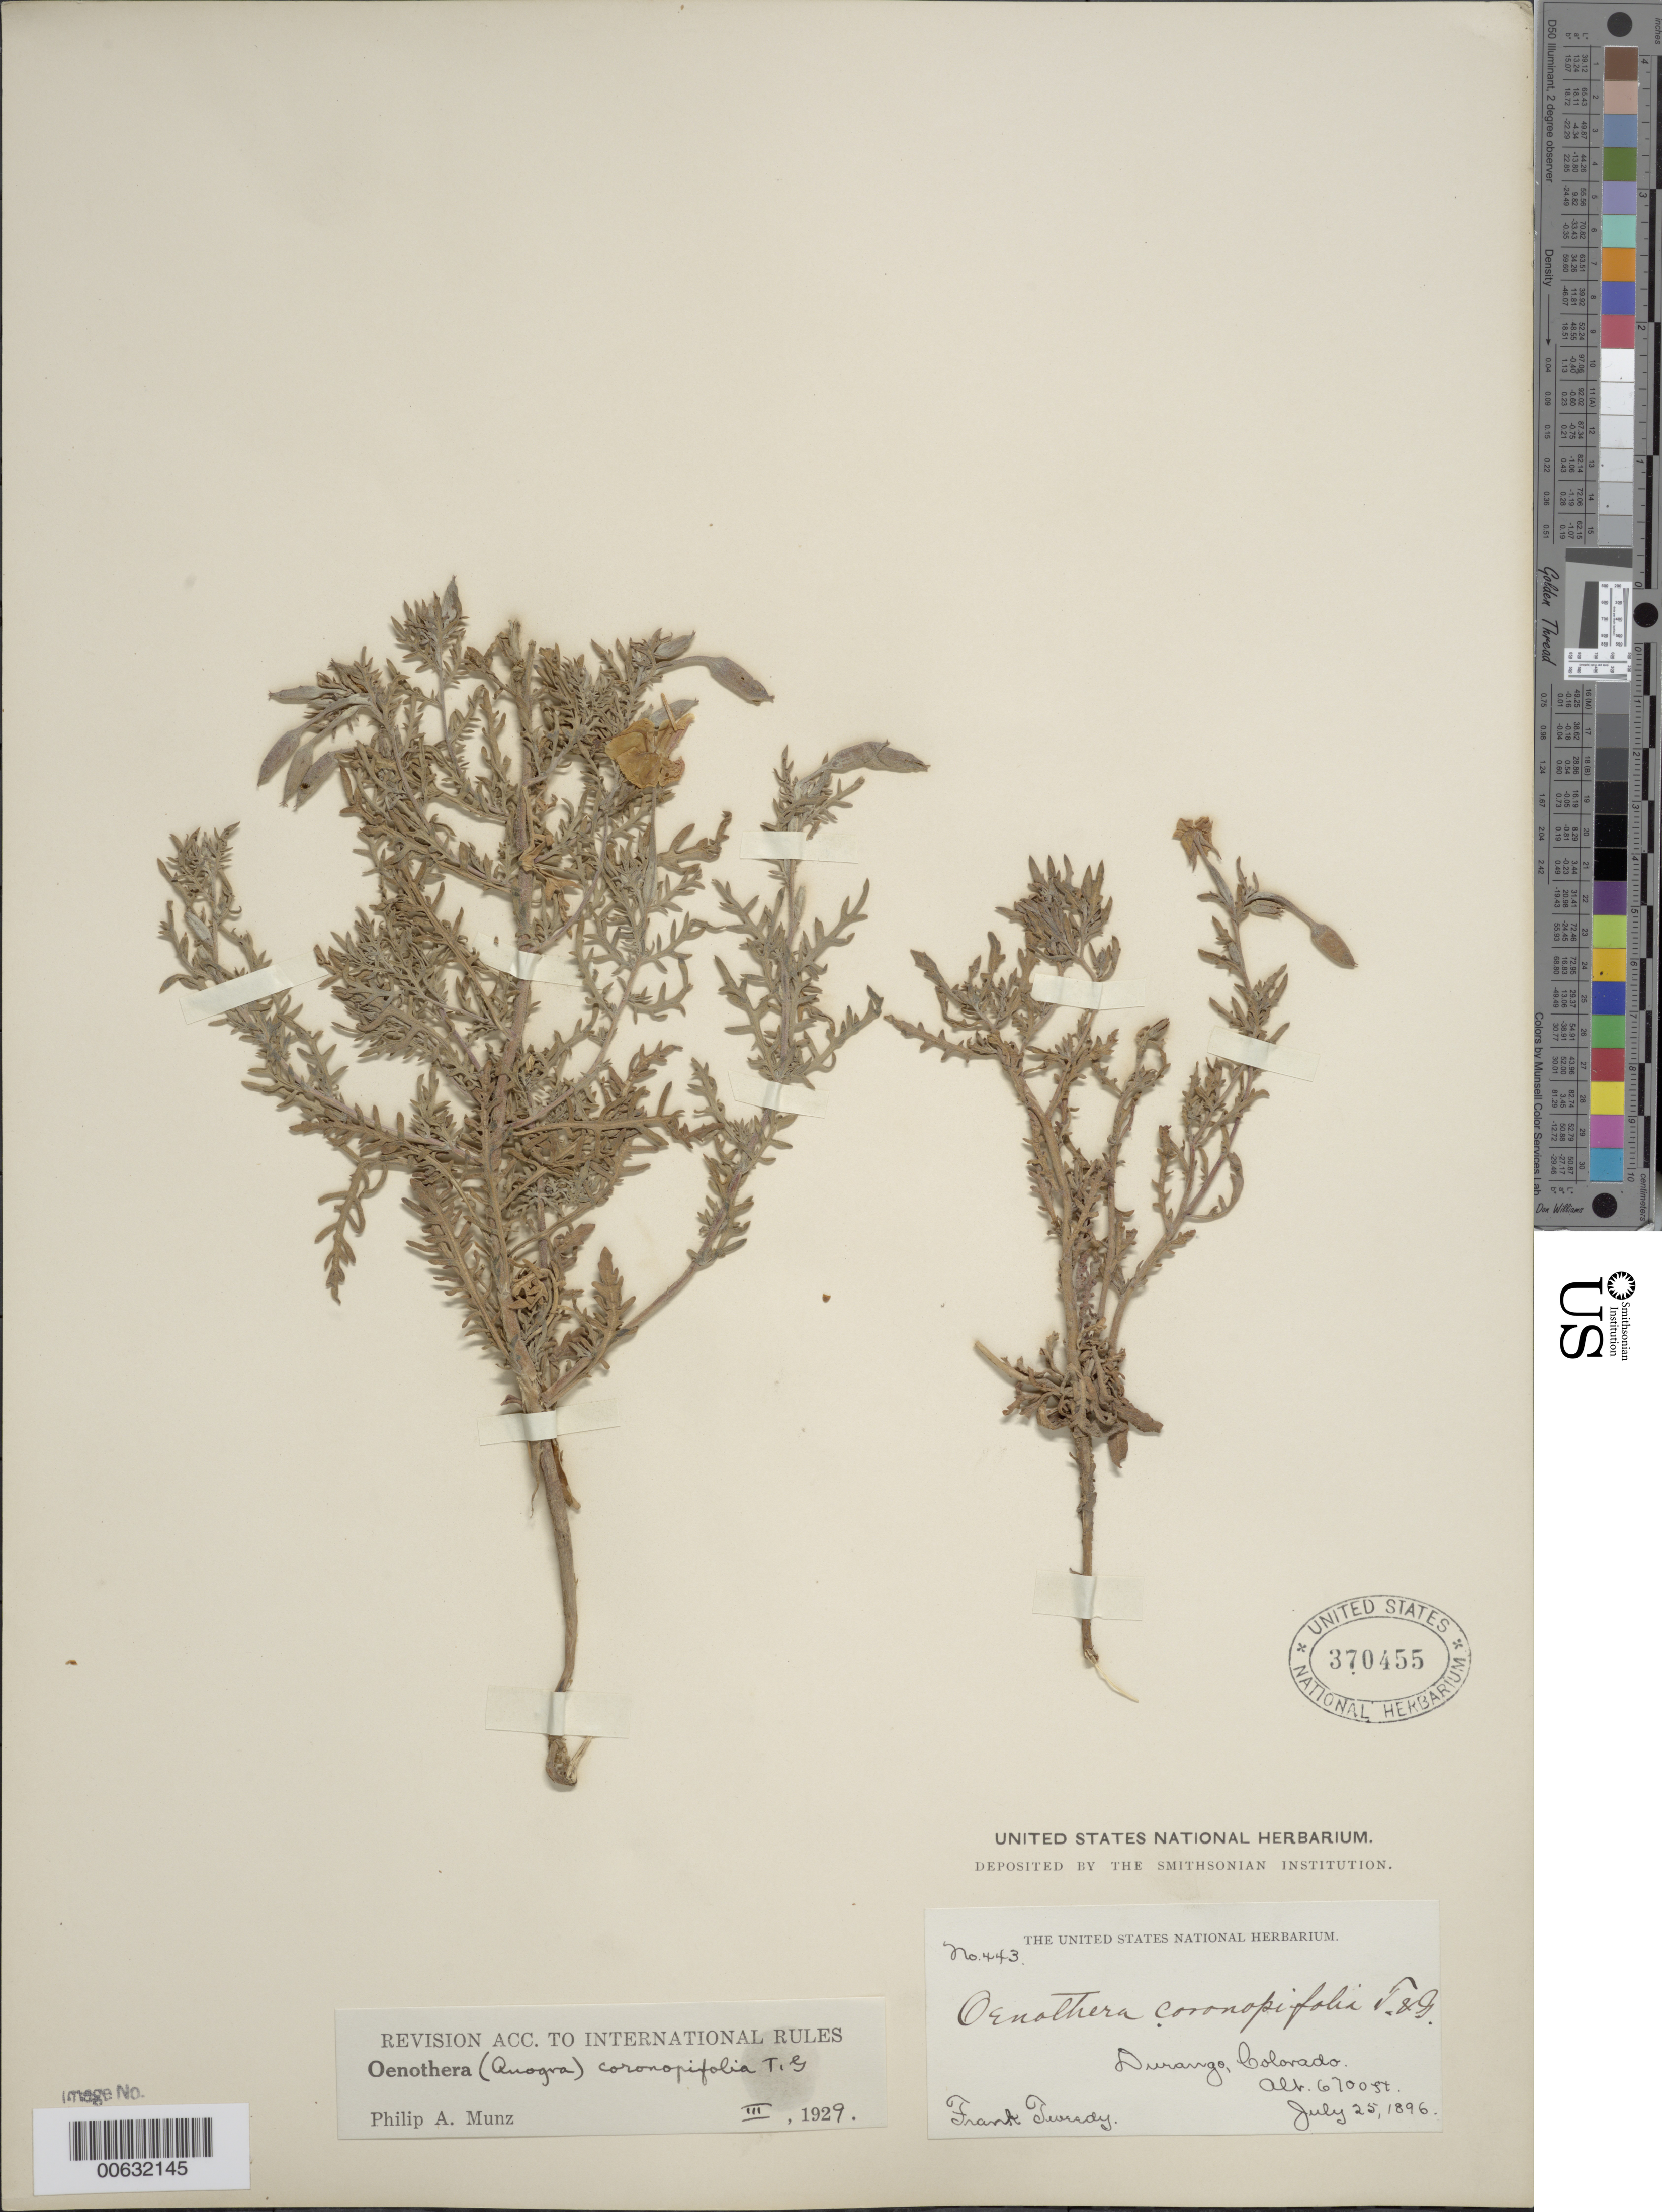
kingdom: Plantae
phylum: Tracheophyta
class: Magnoliopsida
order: Myrtales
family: Onagraceae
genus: Oenothera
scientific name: Oenothera coronopifolia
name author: Torr. & A. Gray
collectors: F. Tweedy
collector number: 443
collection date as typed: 25 Jul 1896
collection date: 1896-07-25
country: United States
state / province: Colorado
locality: Durango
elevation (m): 2042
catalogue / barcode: US 370455